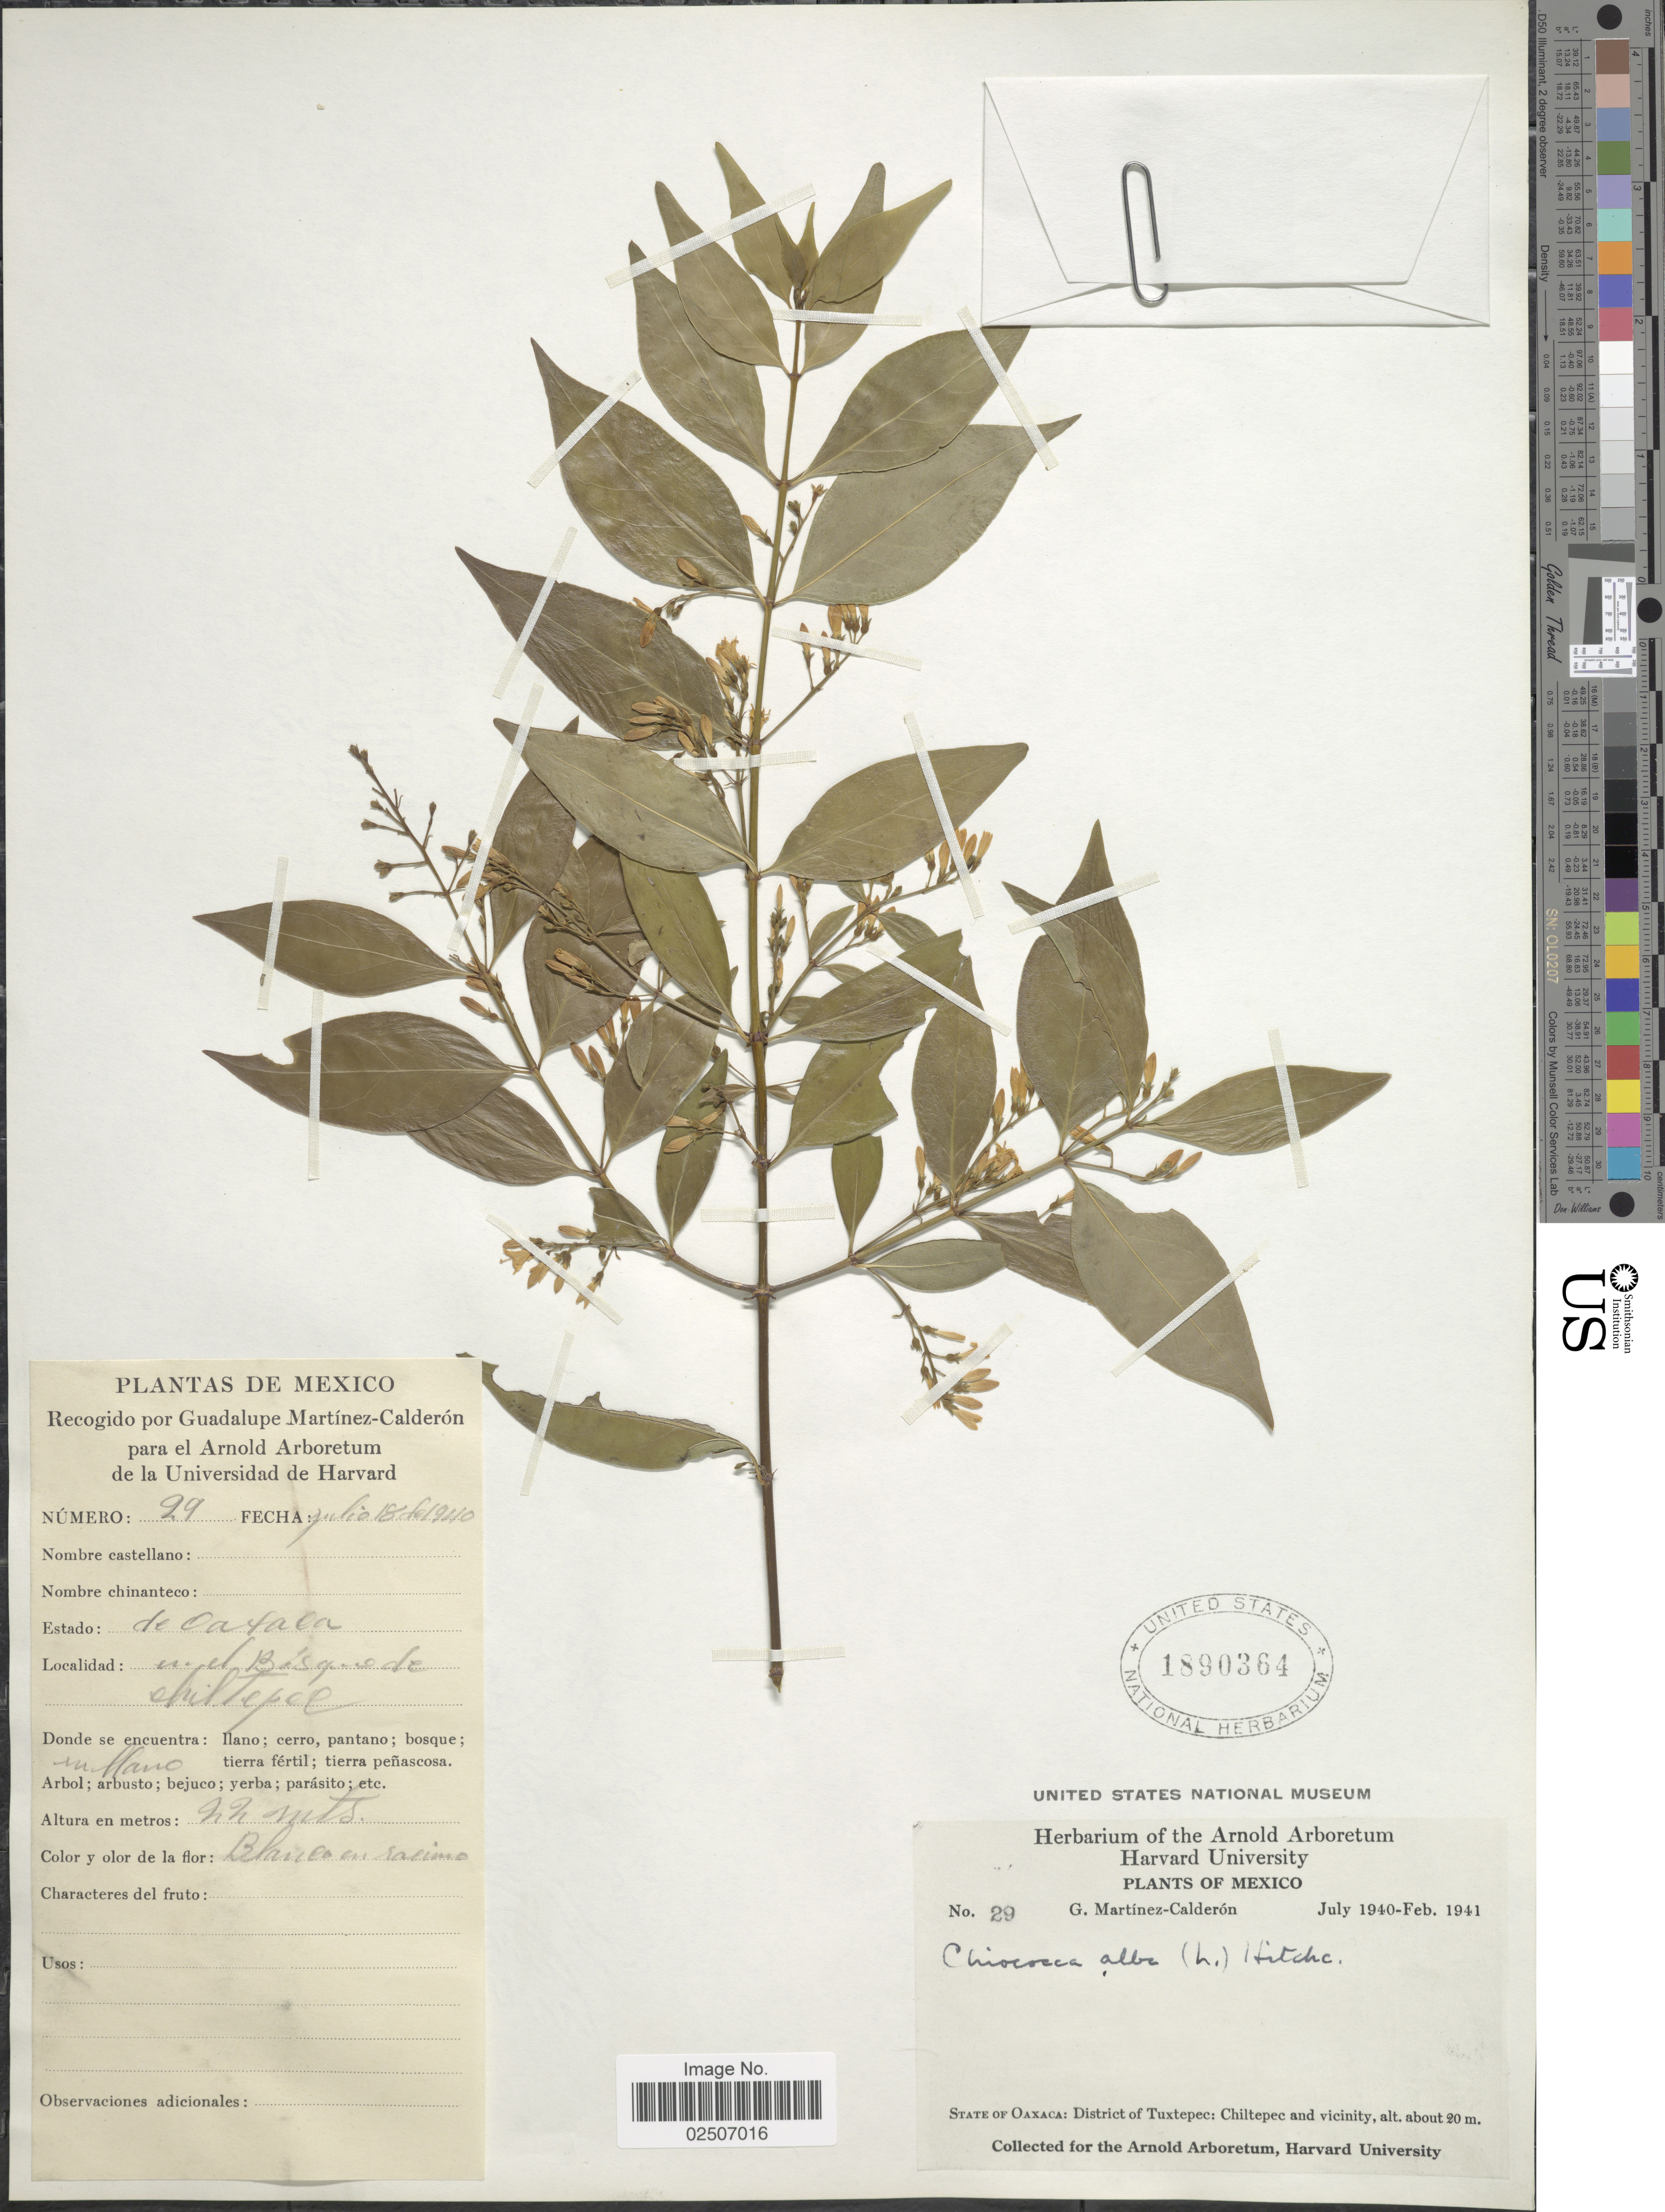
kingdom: Plantae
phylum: Tracheophyta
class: Magnoliopsida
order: Gentianales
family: Rubiaceae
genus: Chiococca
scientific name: Chiococca alba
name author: (L.) Hitchc.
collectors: G. Martínez Calderón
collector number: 29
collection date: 1940-07/1941-02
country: Mexico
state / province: Oaxaca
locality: District of Tuxtepec: Chiltepec and vicinity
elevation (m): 20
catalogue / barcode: US 1890364